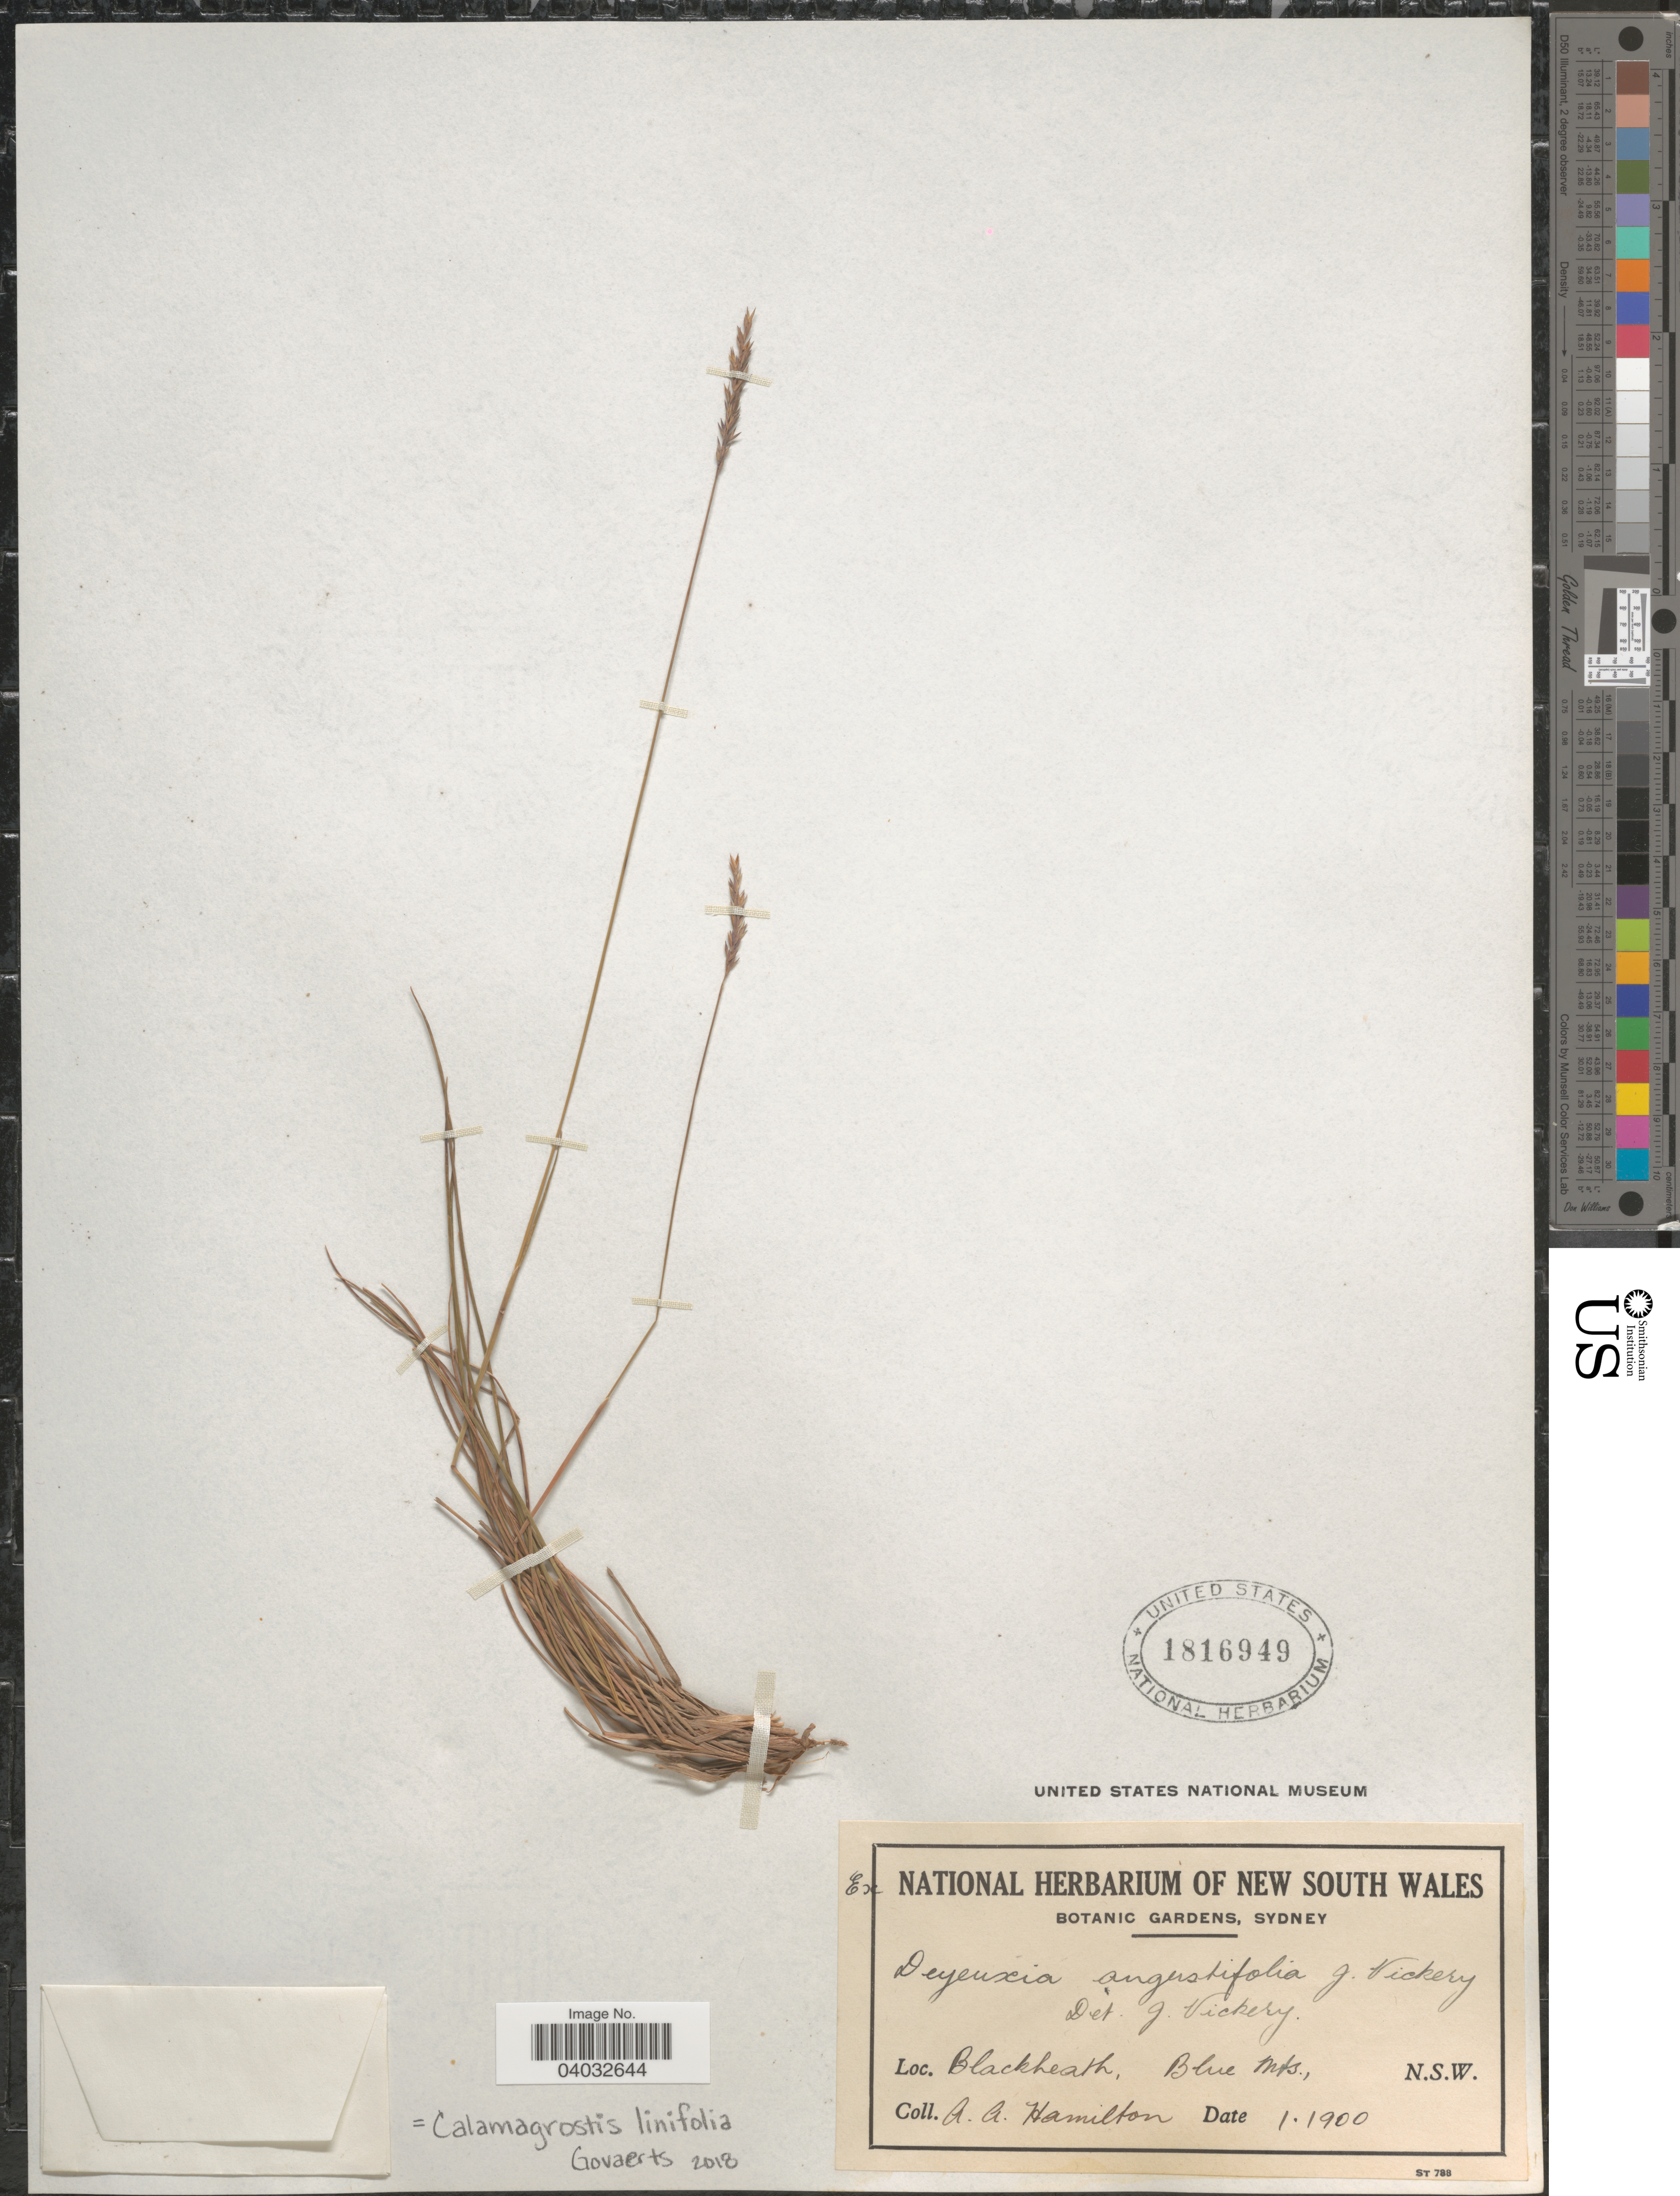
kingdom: Plantae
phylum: Tracheophyta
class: Liliopsida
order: Poales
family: Poaceae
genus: Calamagrostis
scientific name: Calamagrostis linifolia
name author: Govaerts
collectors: A. A. Hamilton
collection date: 1900-01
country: Australia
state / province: New South Wales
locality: Blackheath, Blue Mts.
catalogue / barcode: US 1816949